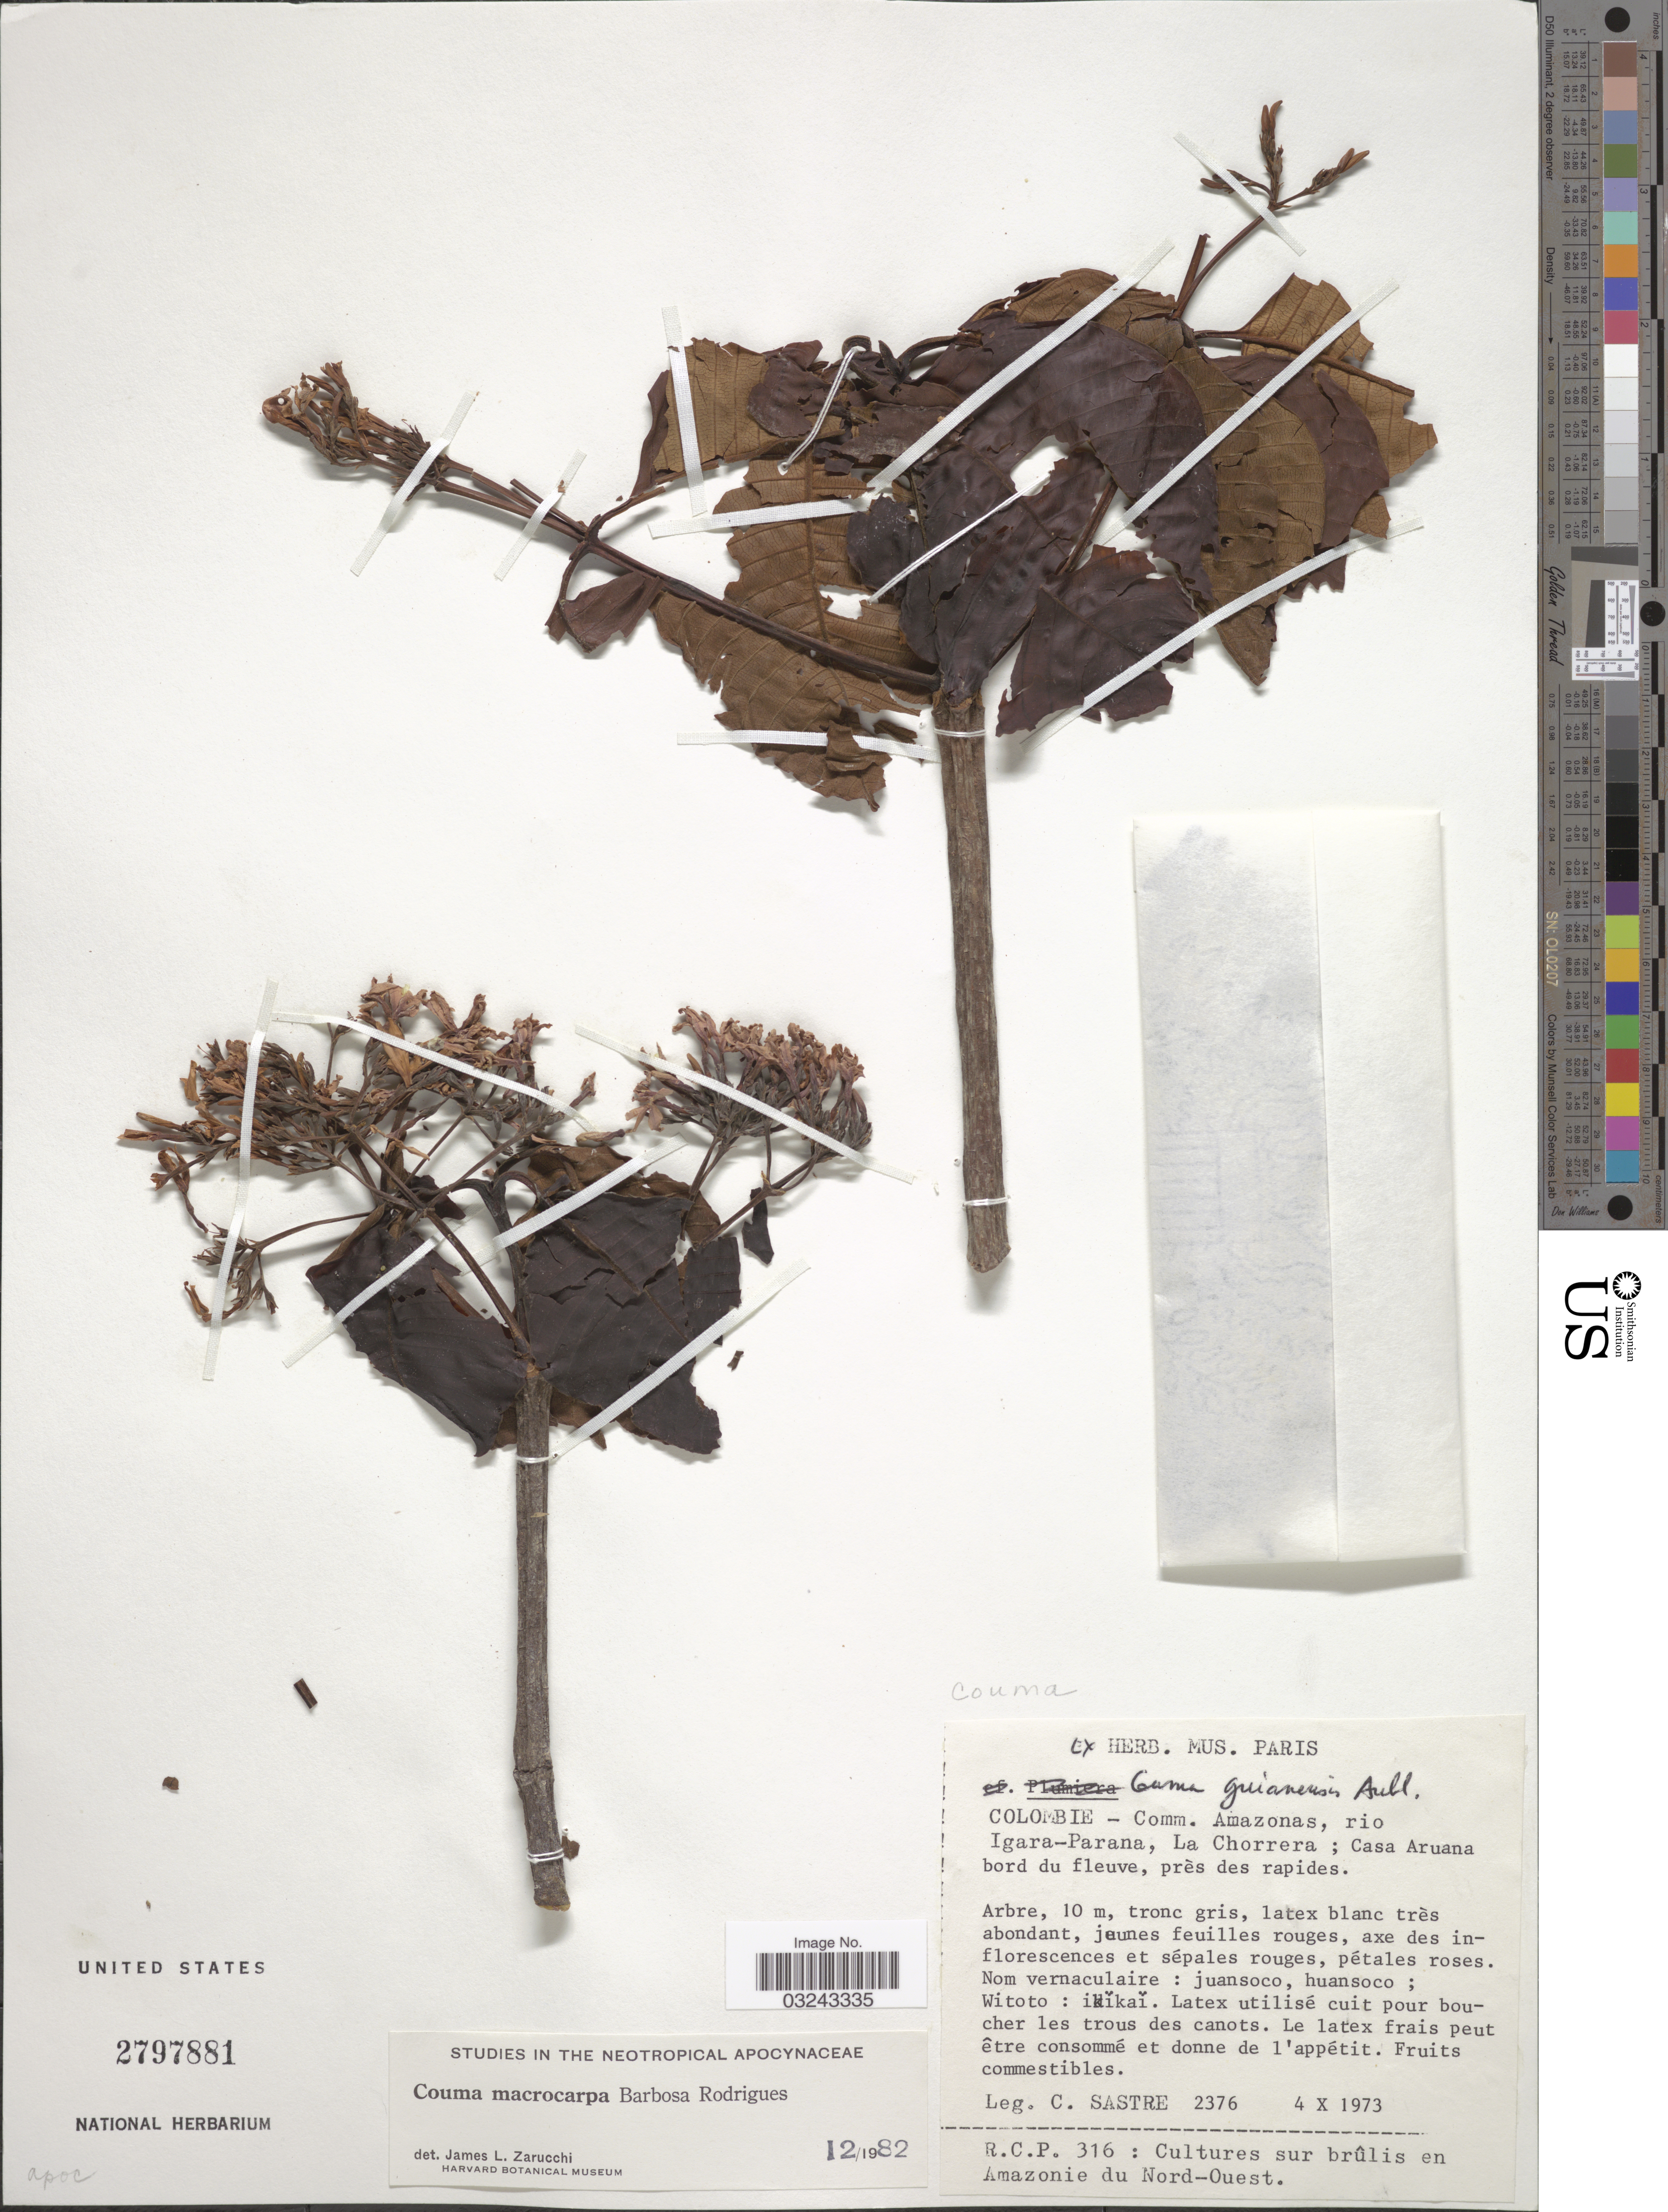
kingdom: Plantae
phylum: Tracheophyta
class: Magnoliopsida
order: Gentianales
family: Apocynaceae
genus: Couma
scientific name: Couma macrocarpa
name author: Barb. Rodr.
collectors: C. Sastre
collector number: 2376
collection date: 1973-10-04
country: Colombia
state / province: Amazônas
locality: Rio Igara-Parana, La Chorrera; Casa Aruana bord du fleuve, près des rapides.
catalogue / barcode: US 2797881